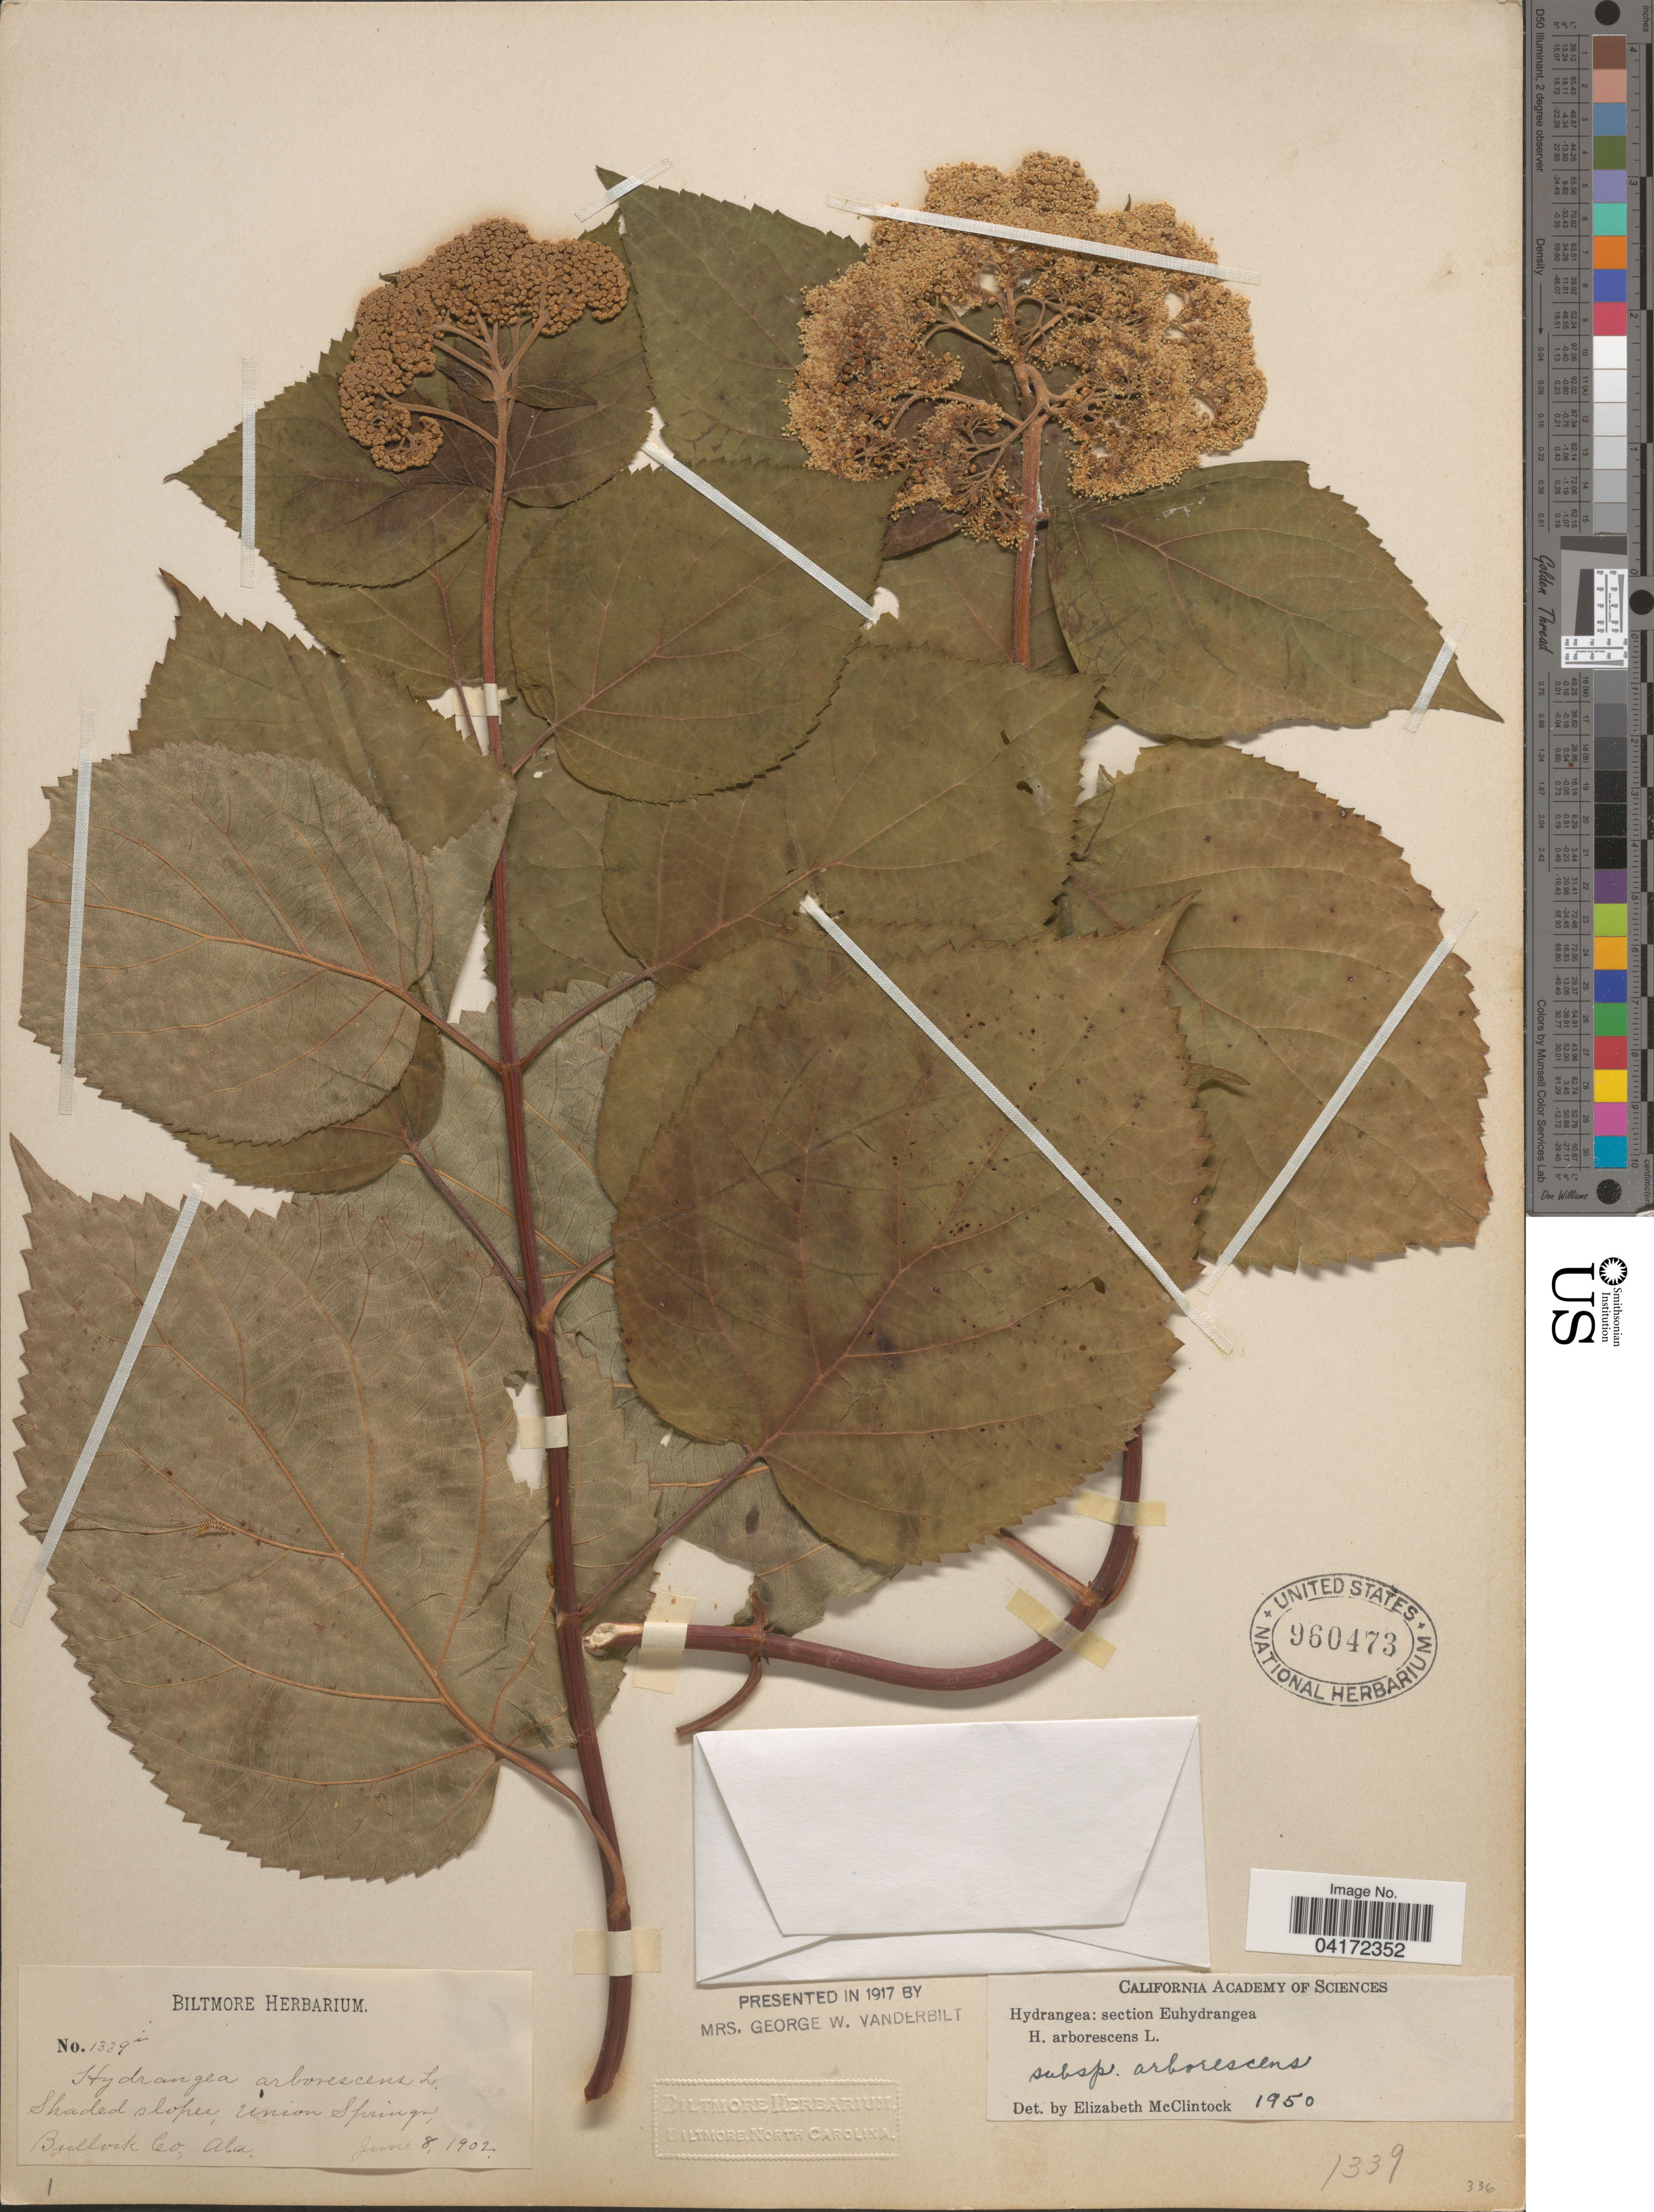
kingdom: Plantae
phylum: Tracheophyta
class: Magnoliopsida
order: Cornales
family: Hydrangeaceae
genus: Hydrangea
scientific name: Hydrangea arborescens subsp. arborescens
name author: L.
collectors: ex herb. Biltmore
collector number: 1339i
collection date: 1902-06-08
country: United States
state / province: Alabama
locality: Union Springs, Bullock Co.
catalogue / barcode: US 960473